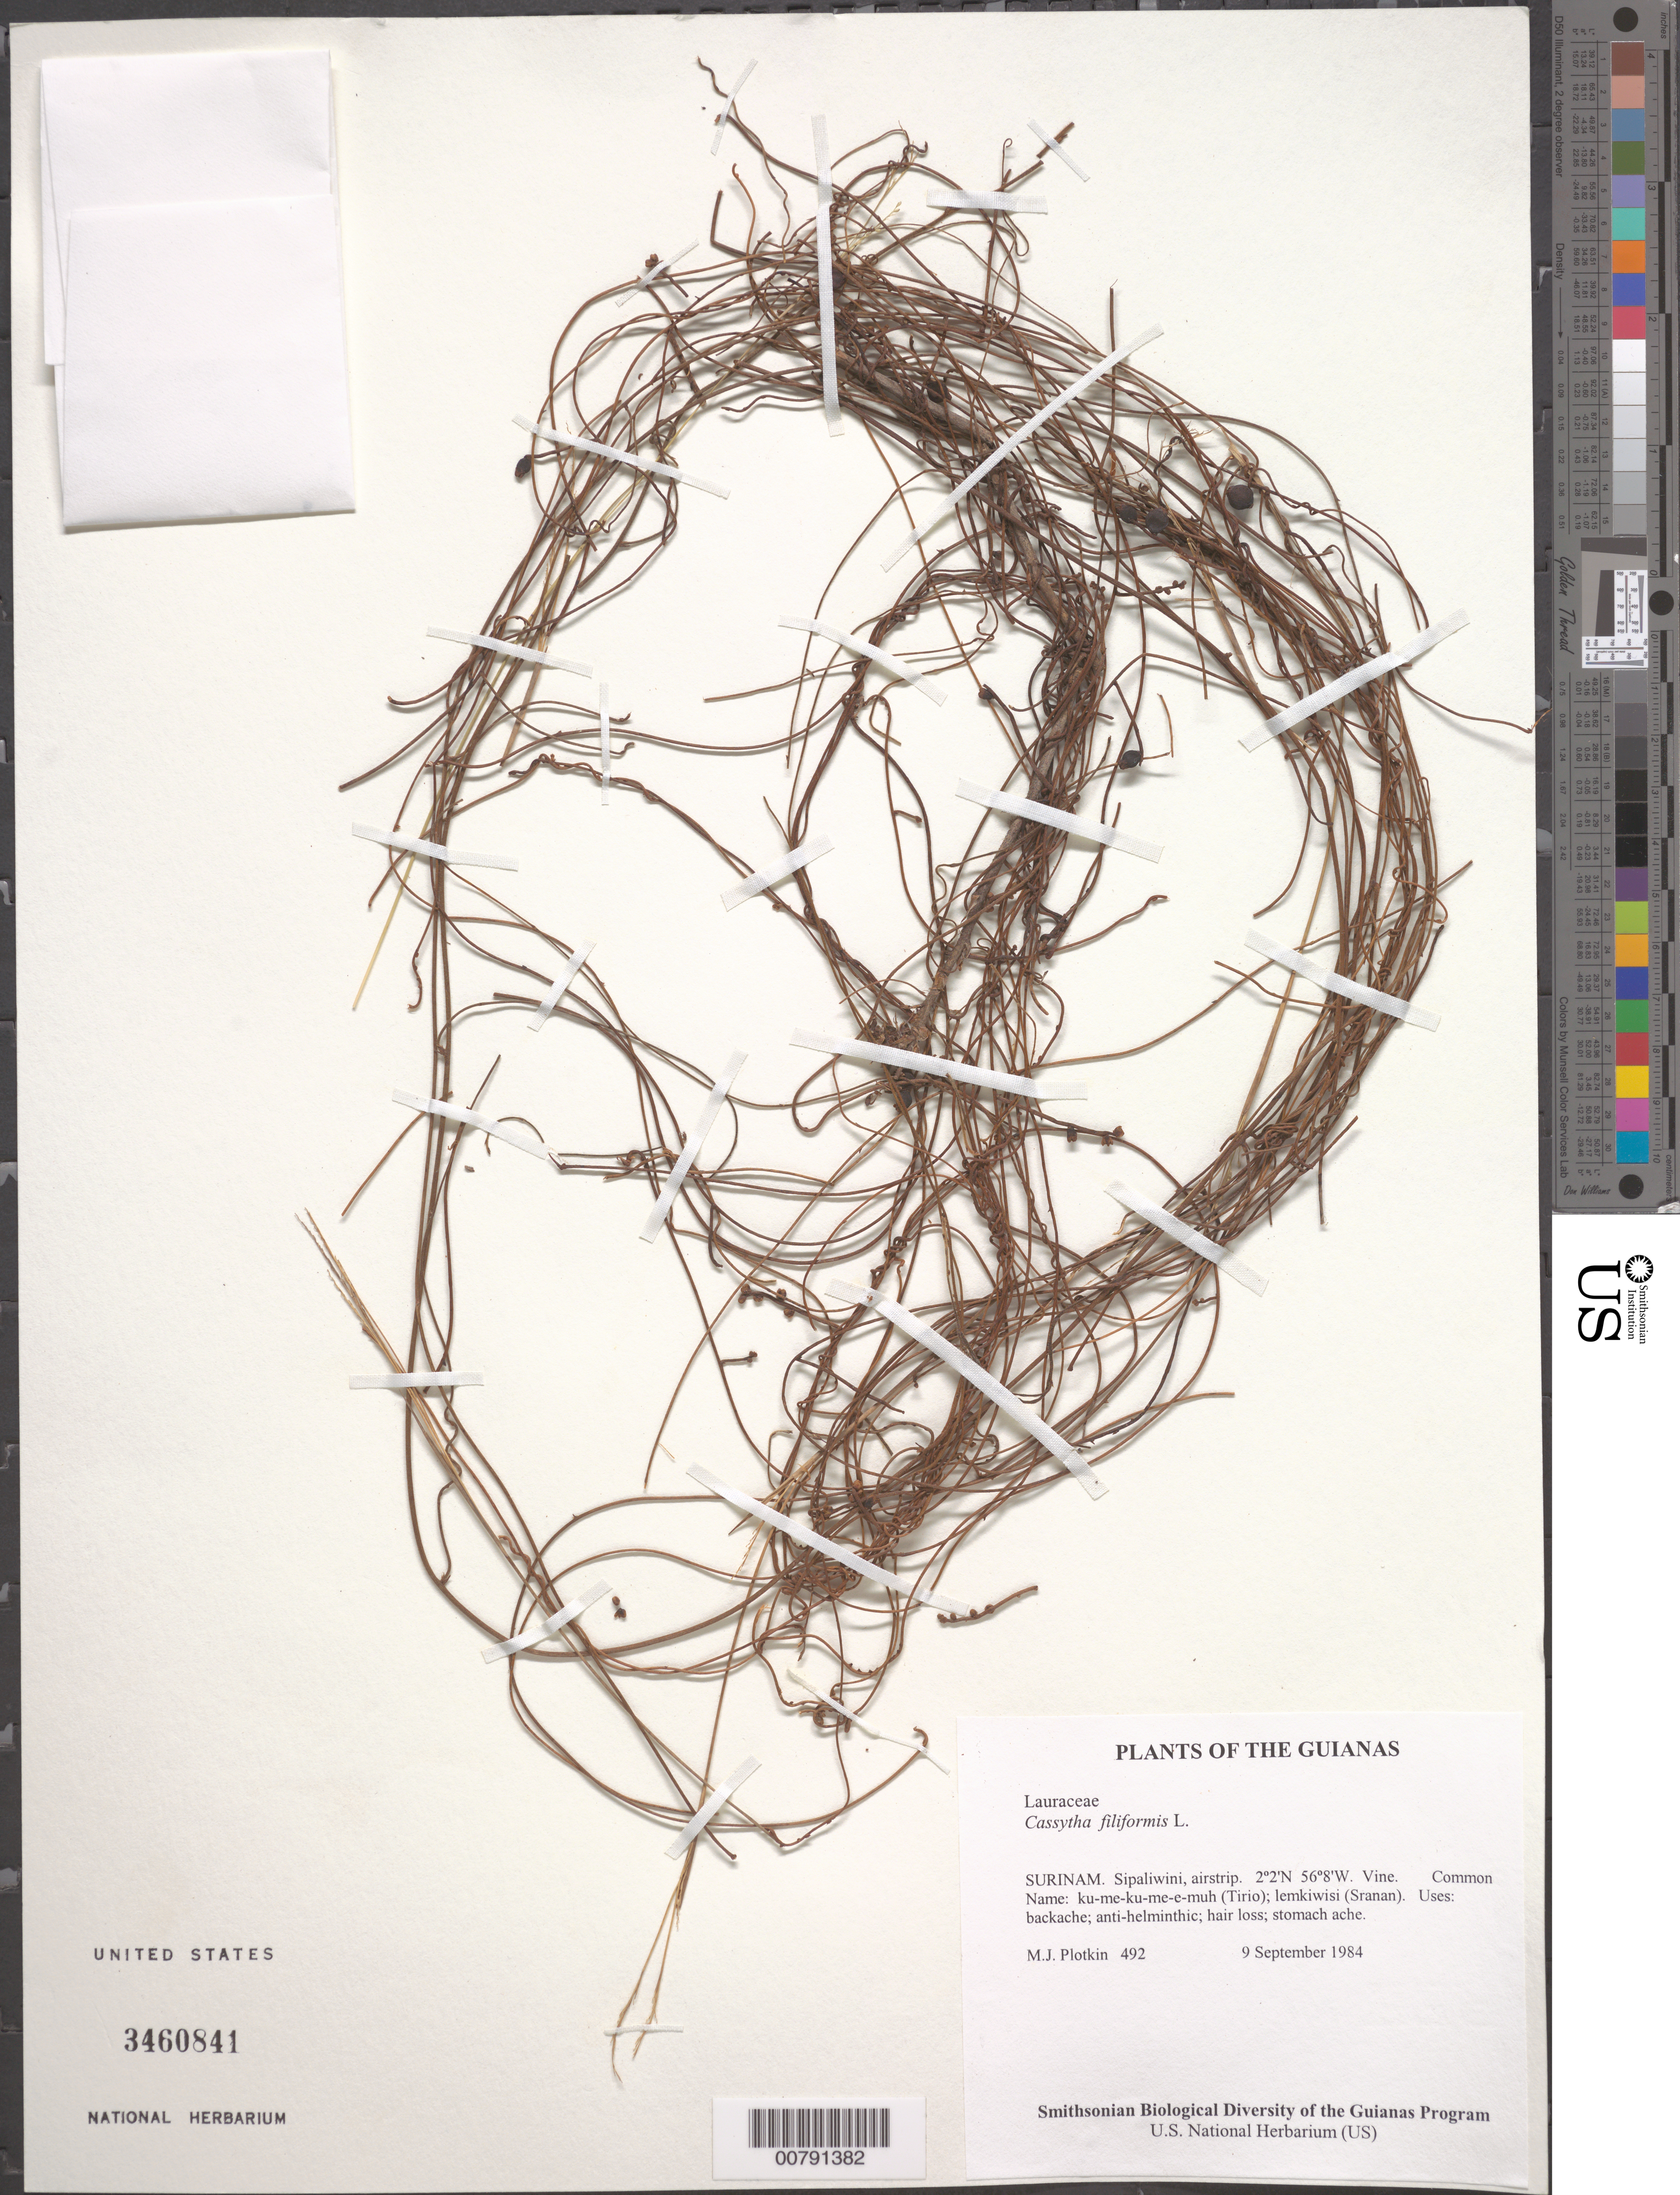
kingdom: Plantae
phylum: Tracheophyta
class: Magnoliopsida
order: Laurales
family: Lauraceae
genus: Cassytha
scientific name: Cassytha filiformis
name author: L.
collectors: M. Plotkin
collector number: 492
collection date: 1984-09-09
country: Suriname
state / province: Sipaliwini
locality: Guianas. Surinam. Airstrip.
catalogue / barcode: US 3460841